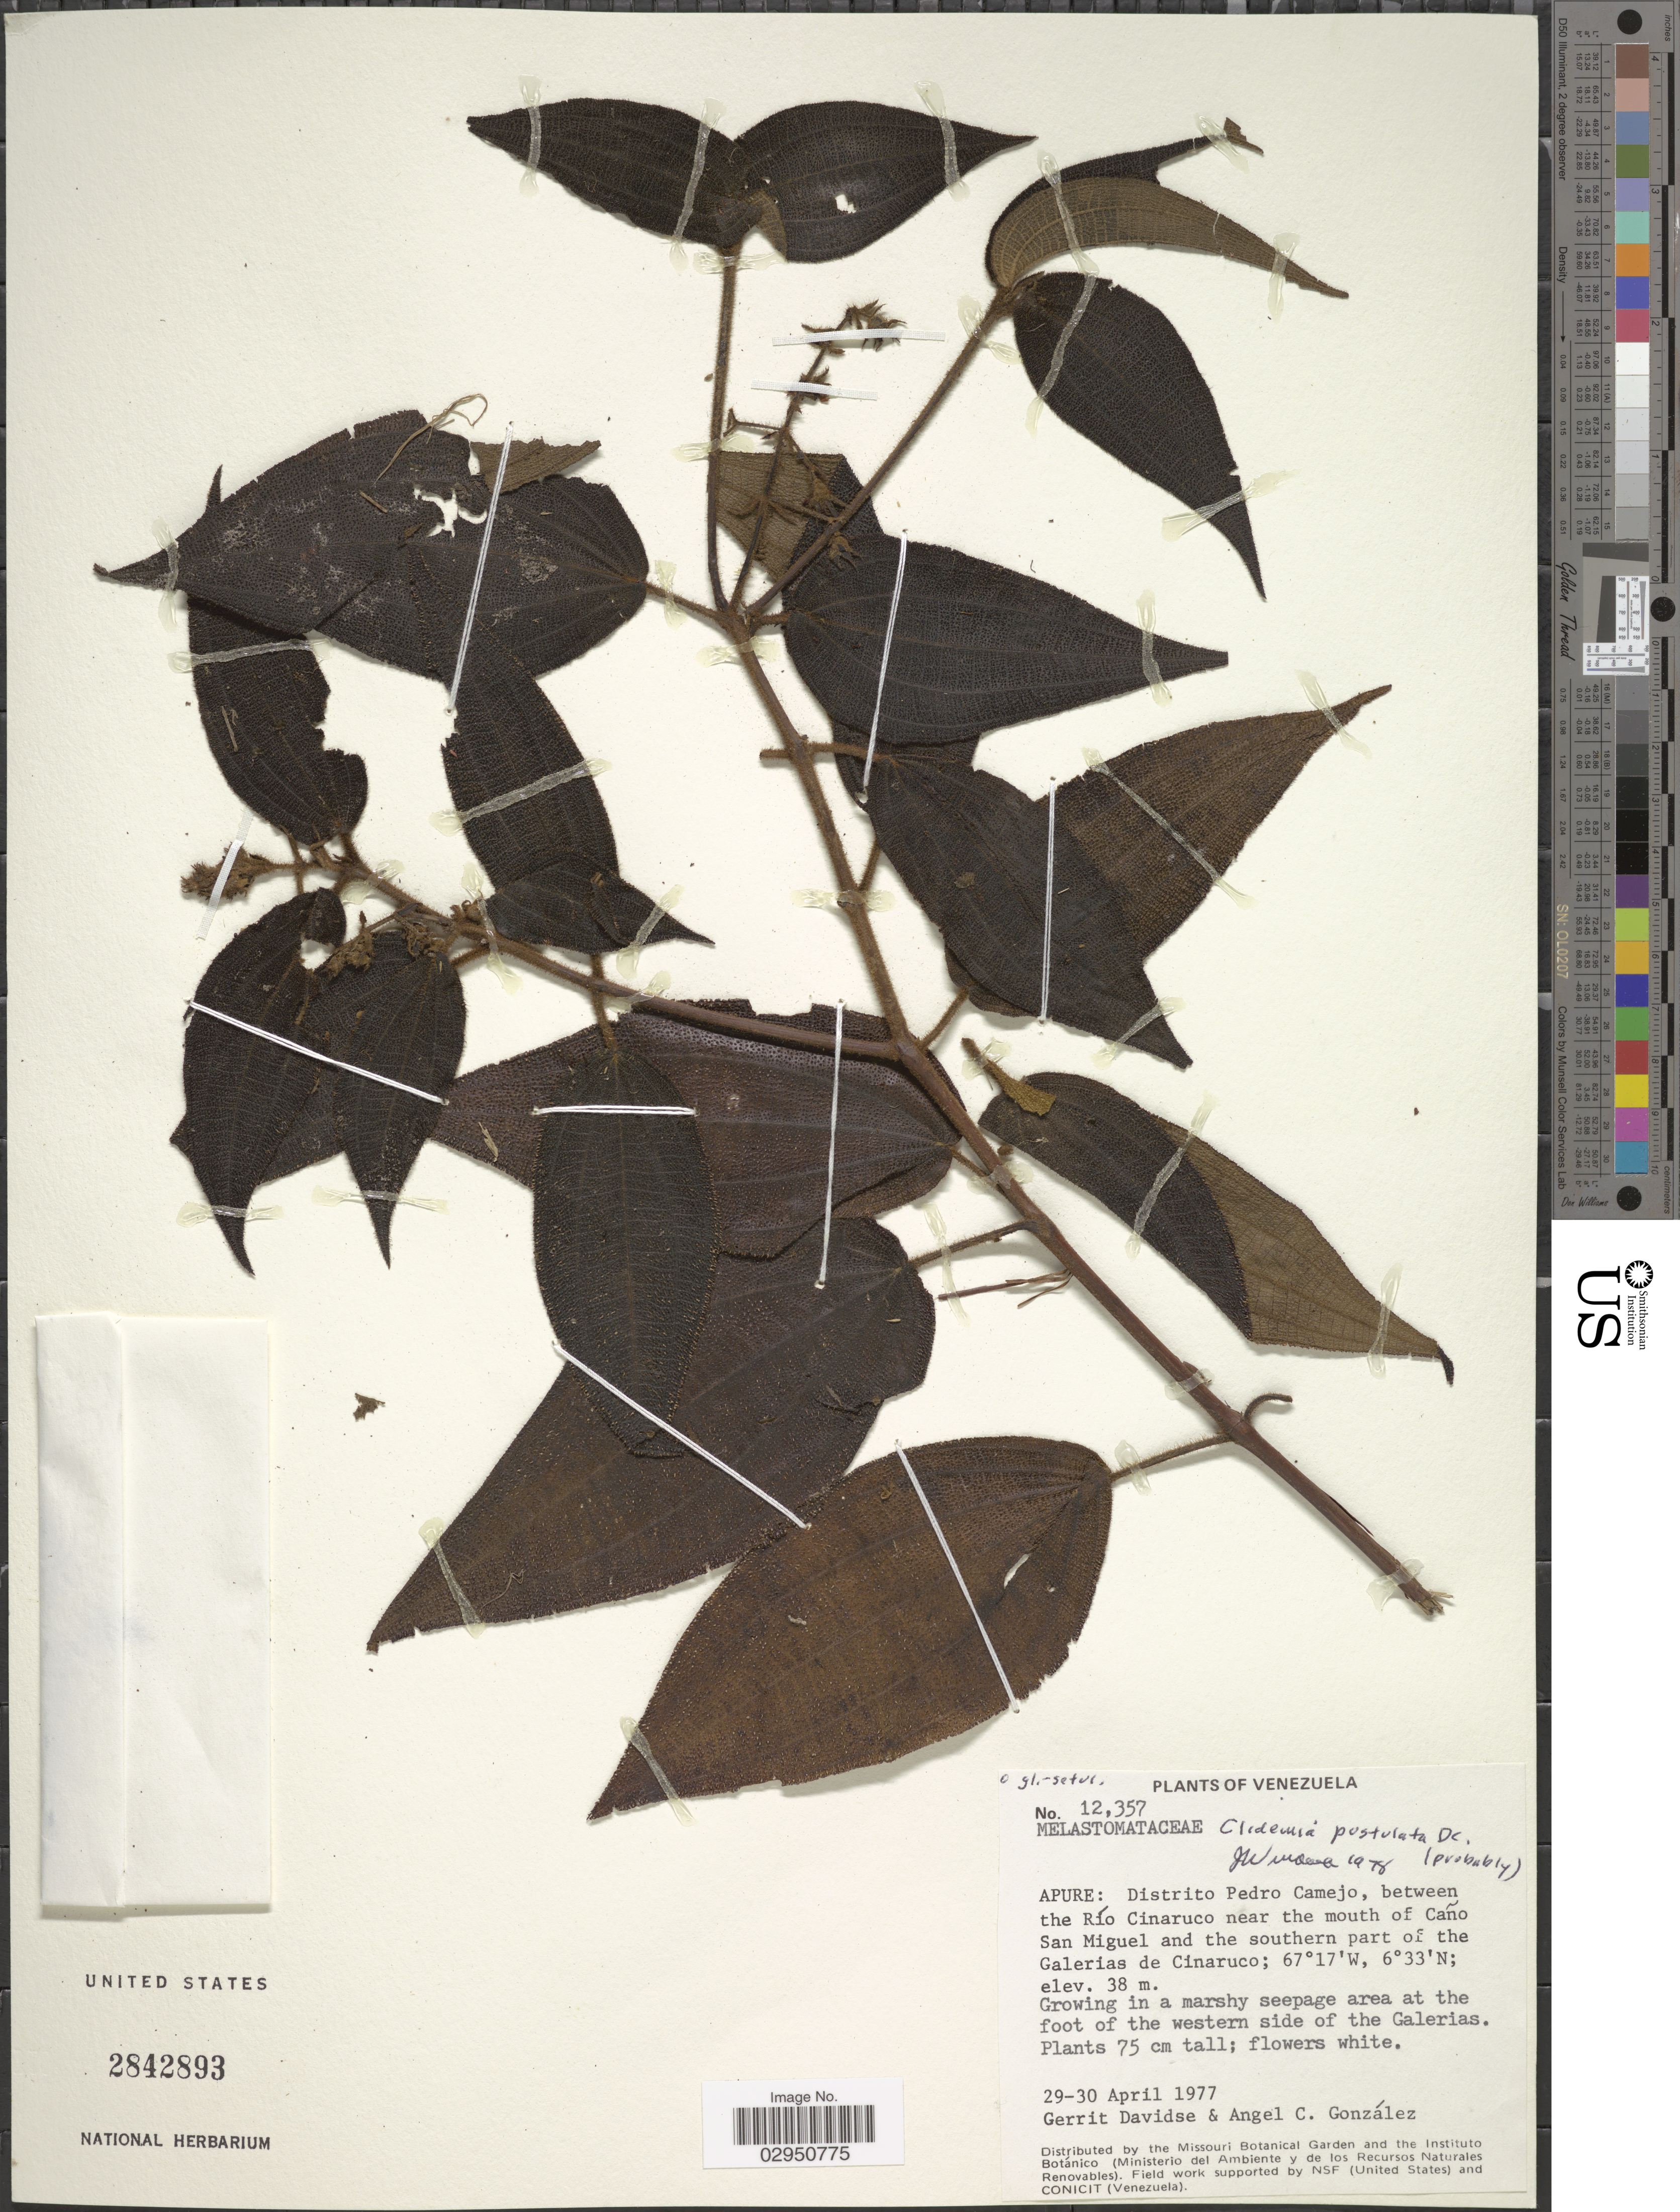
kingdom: Plantae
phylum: Tracheophyta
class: Magnoliopsida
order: Myrtales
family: Melastomataceae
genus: Clidemia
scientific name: Clidemia pustulata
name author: DC.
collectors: G. Davidse & A. C. González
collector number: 12357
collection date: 1977-04-29/1977-04-30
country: Venezuela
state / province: Apure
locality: Distrito Pedro Camejo, between the Río Cinaruco near the mouth of Caño San Miguel and the southern part of the Galerias de Cinaruco.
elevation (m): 38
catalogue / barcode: US 2842893